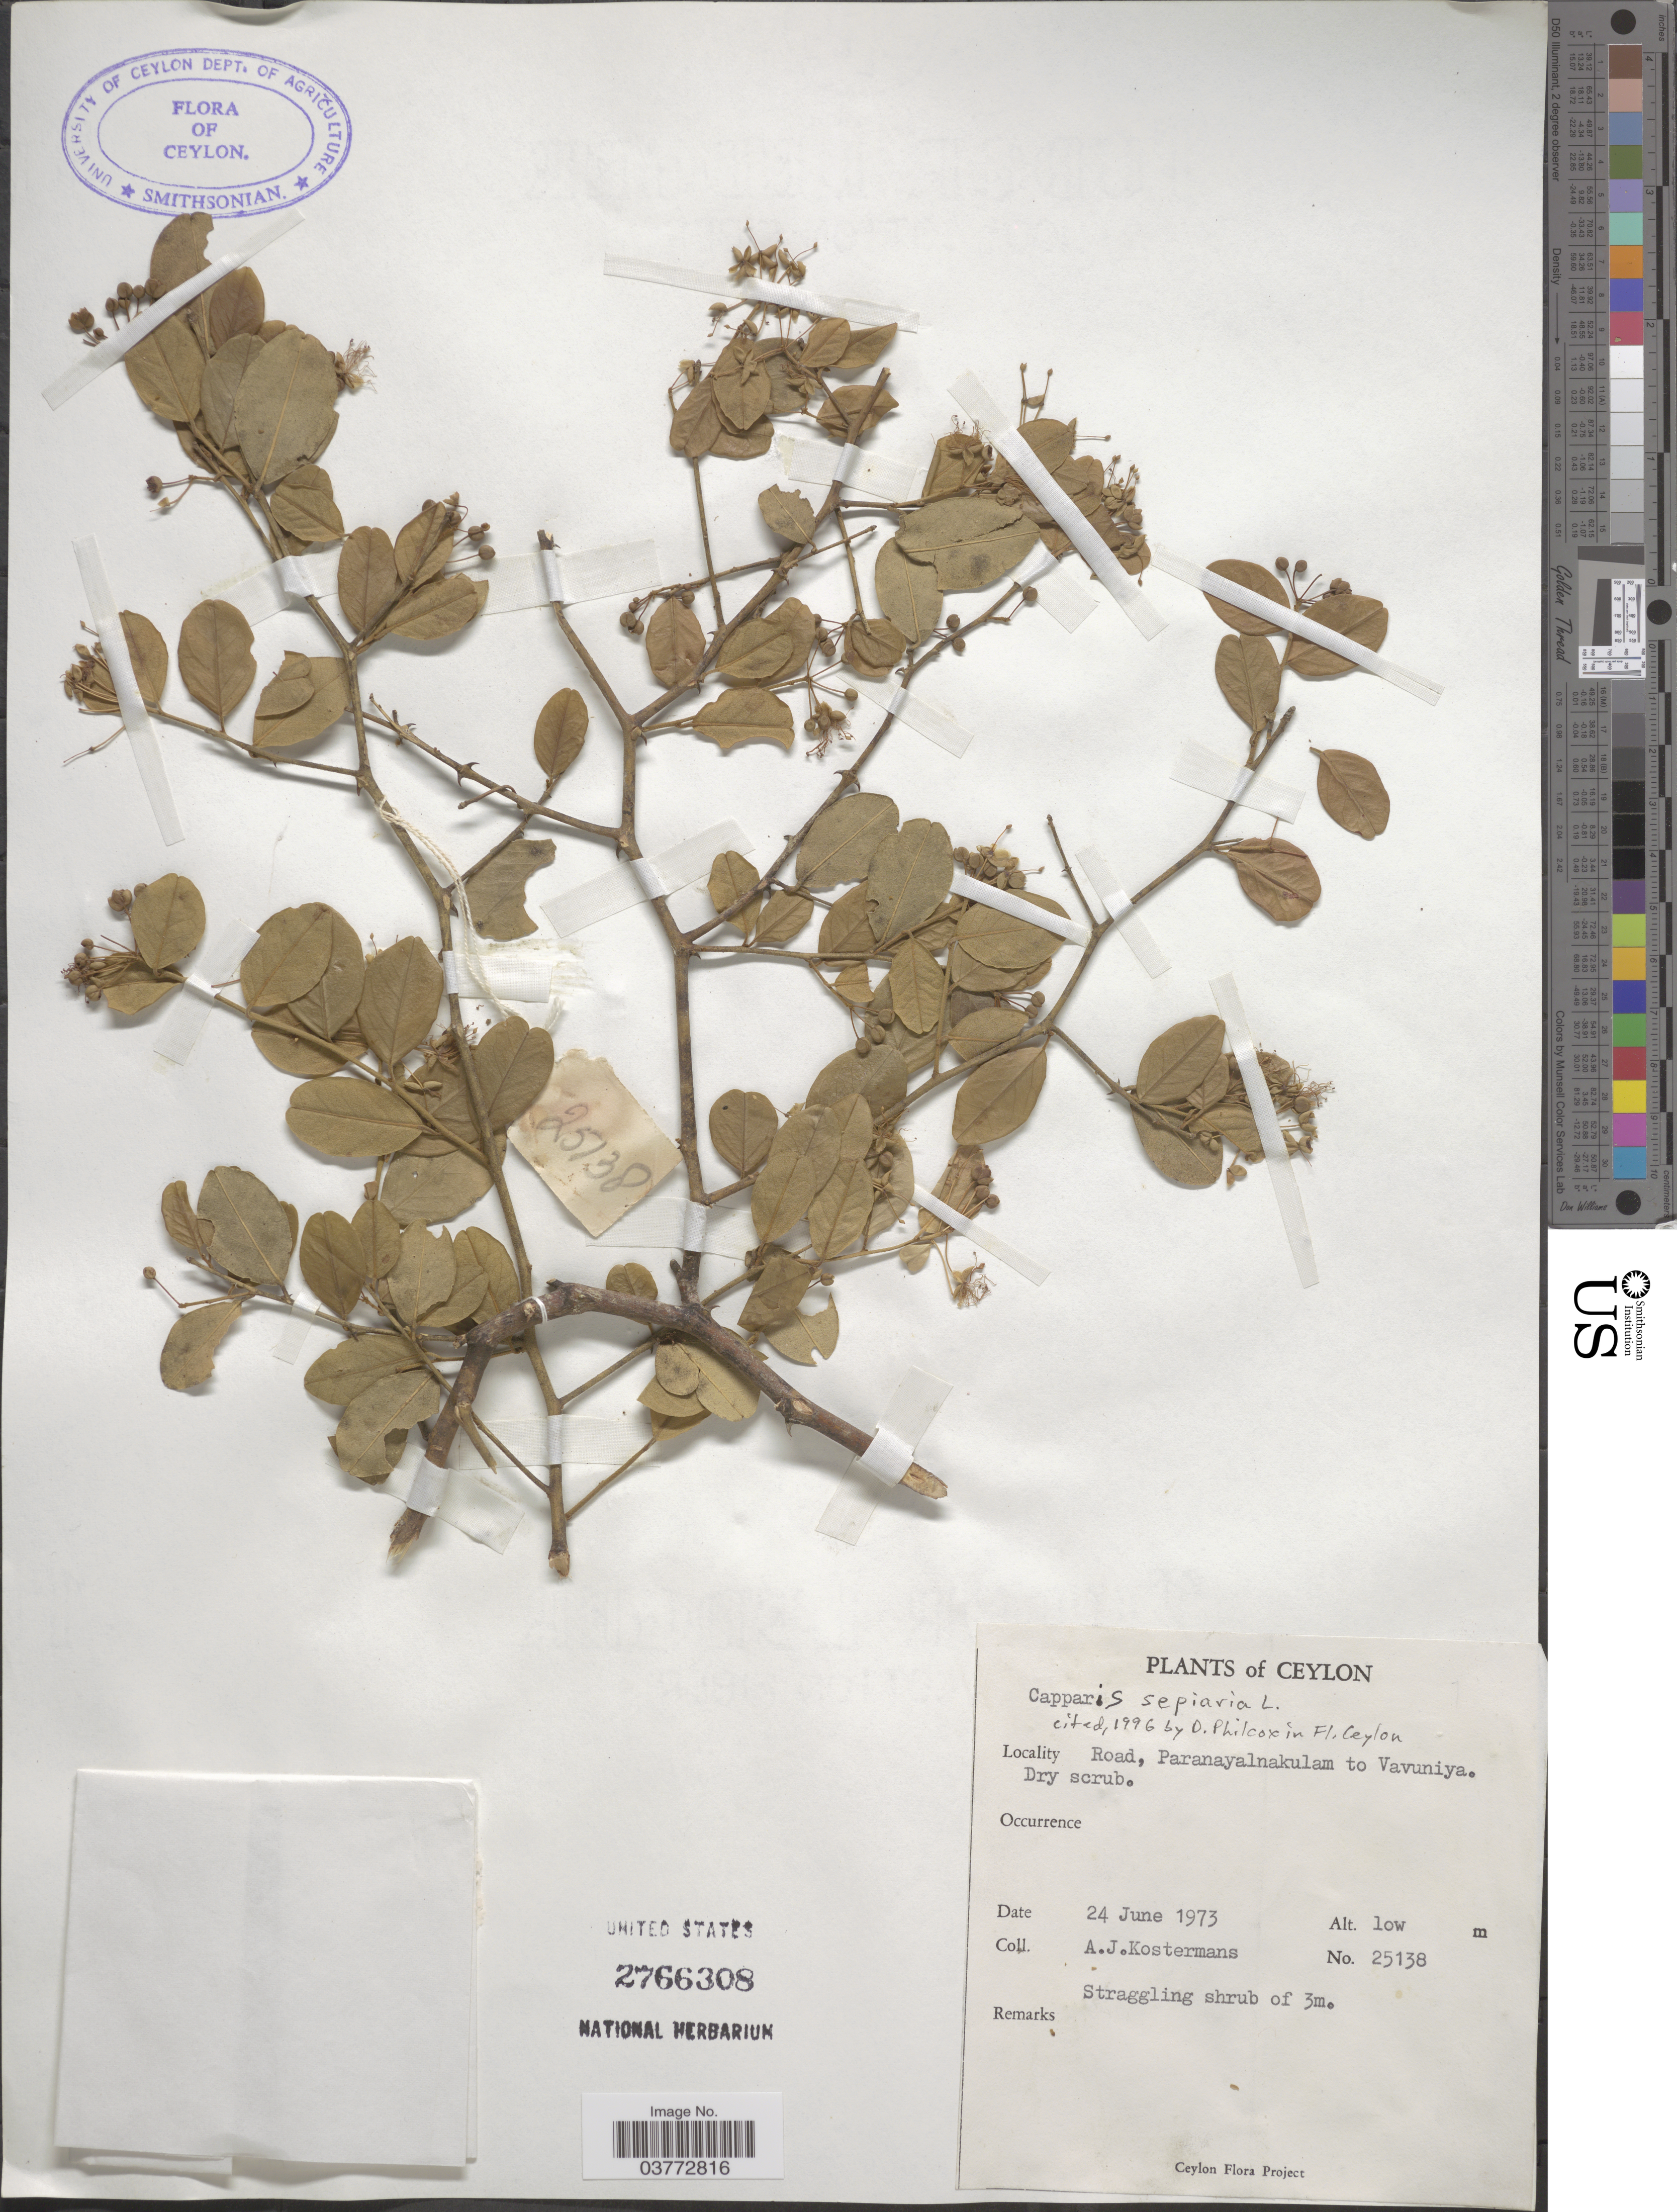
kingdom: Plantae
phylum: Tracheophyta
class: Magnoliopsida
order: Brassicales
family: Capparaceae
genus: Capparis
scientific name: Capparis sepiaria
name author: L.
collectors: A. J. G. Kostermans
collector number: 25138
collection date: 1973-06-24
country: Sri Lanka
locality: Ceylon. Road, Paranayalnakulam to Vavuniya.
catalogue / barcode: US 2766308